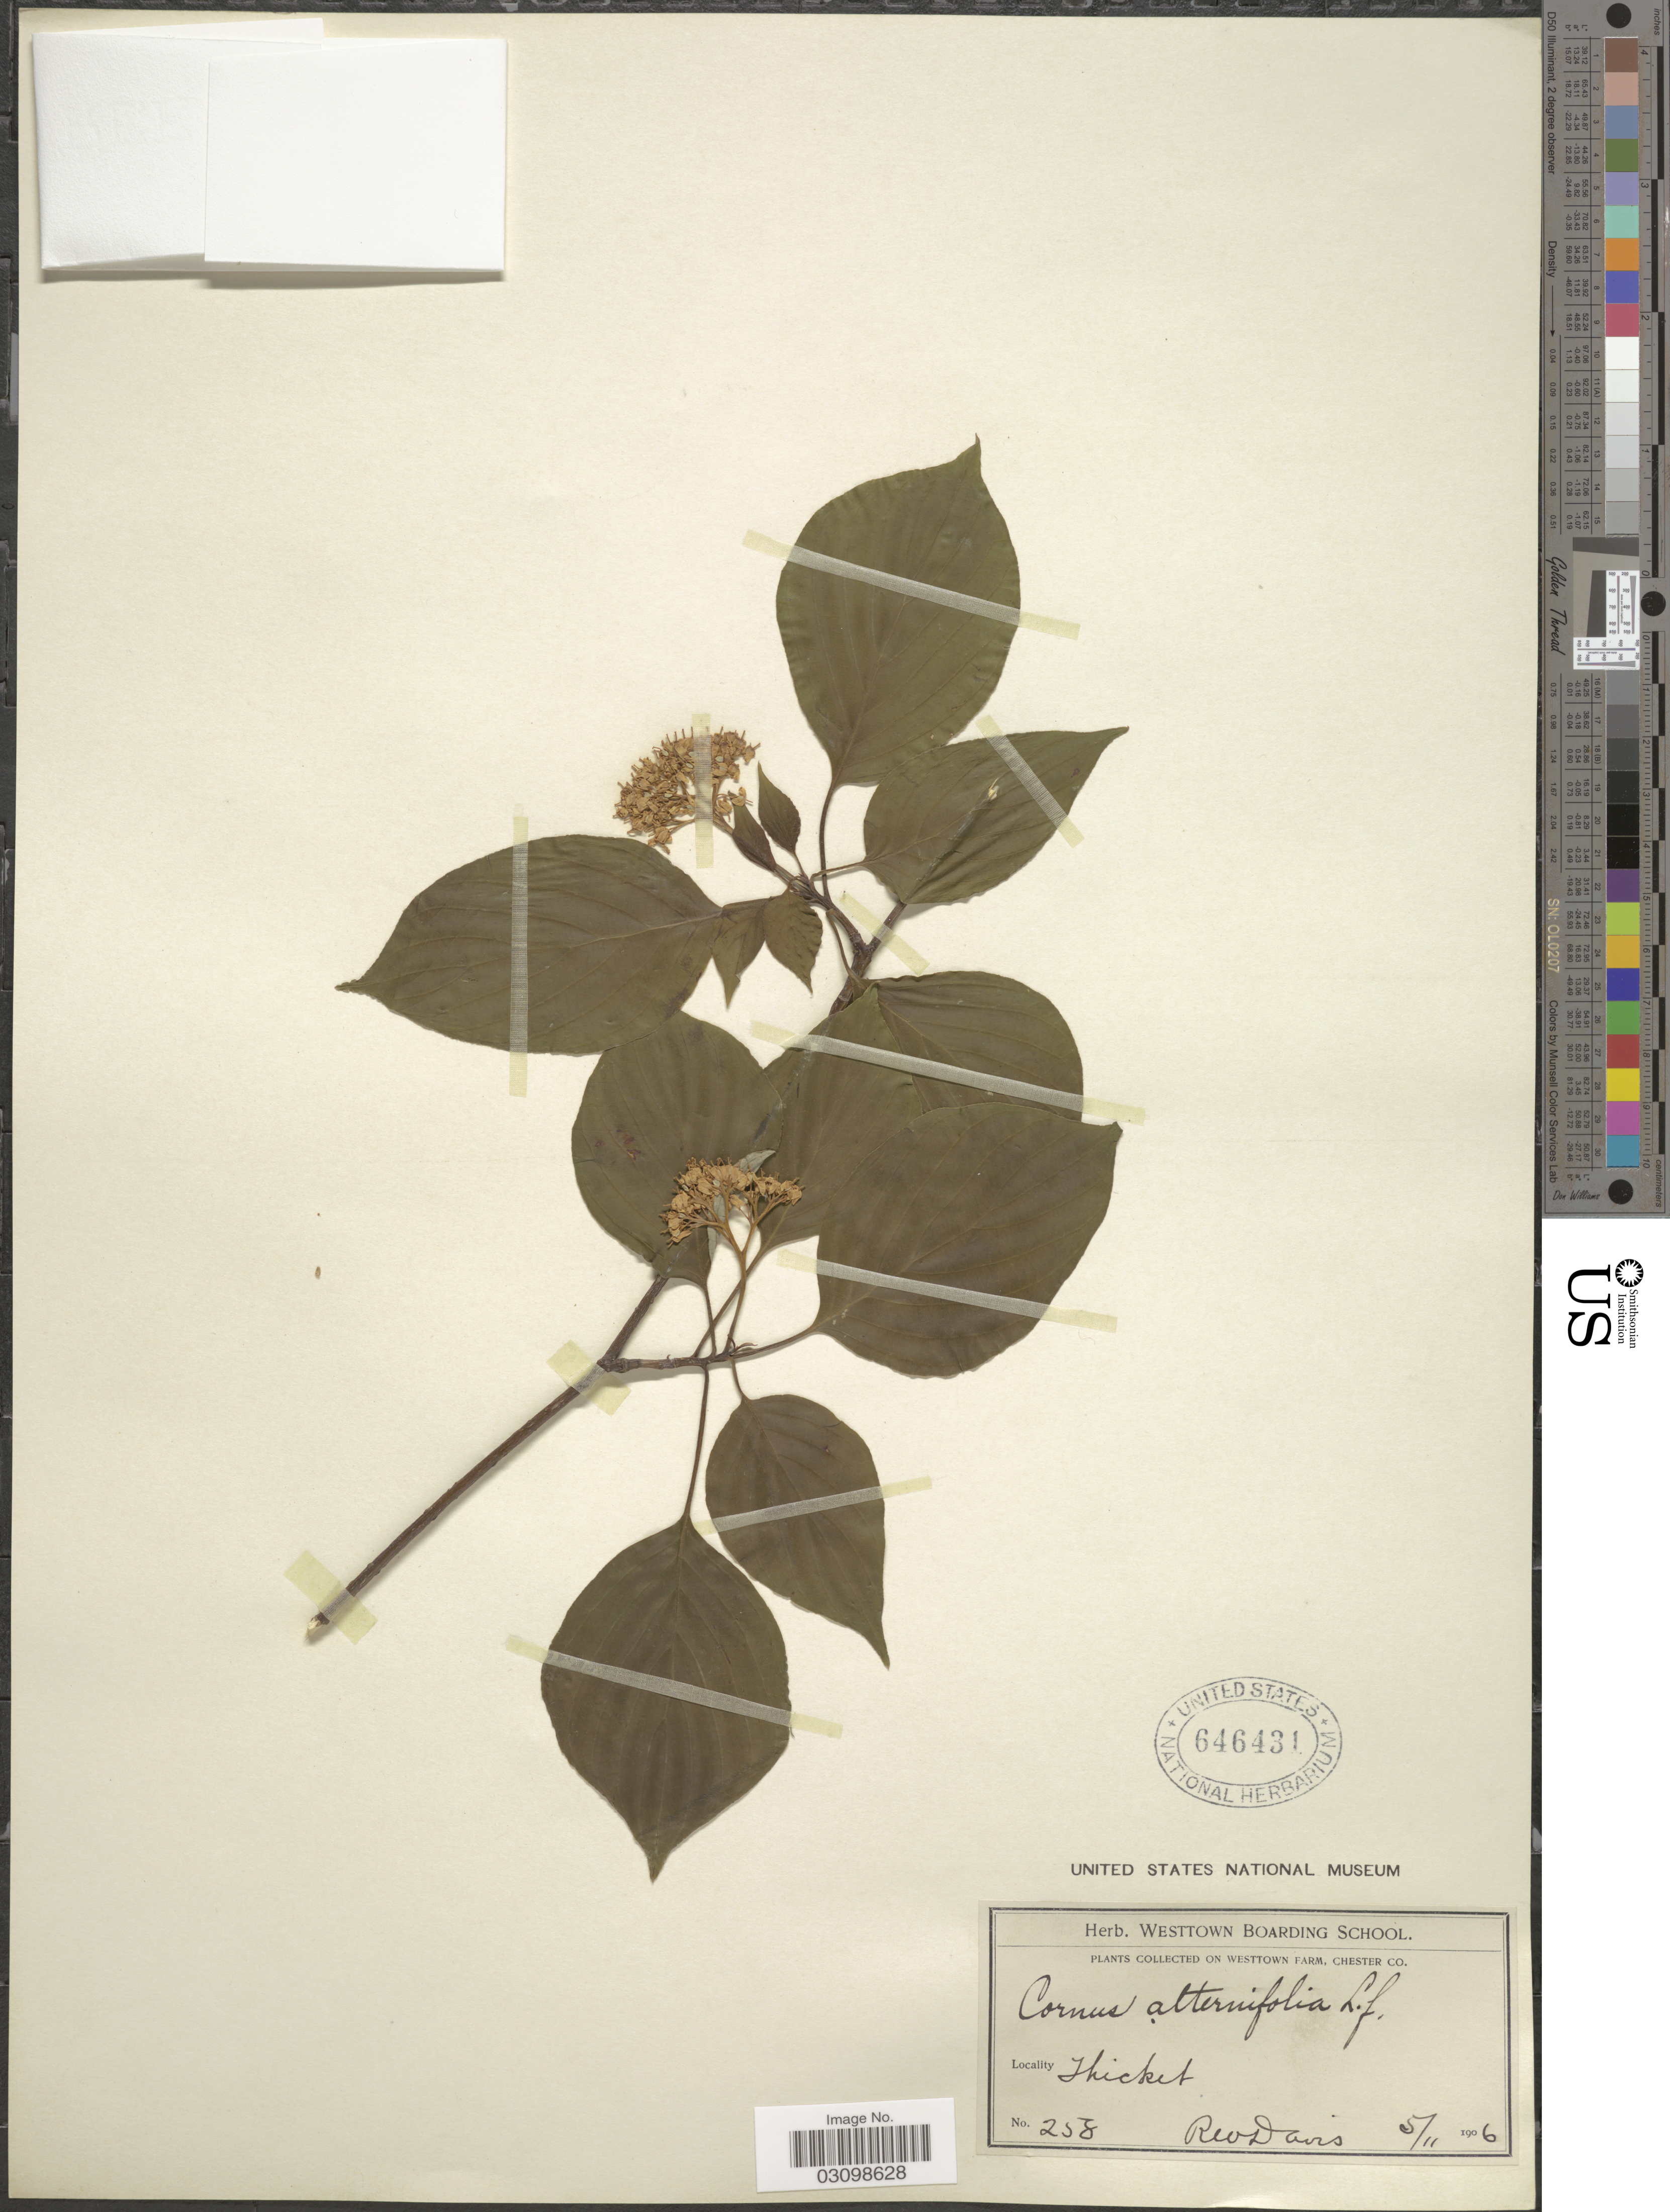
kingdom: Plantae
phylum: Tracheophyta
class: Magnoliopsida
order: Cornales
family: Cornaceae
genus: Cornus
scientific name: Cornus alternifolia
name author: L.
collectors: J. Davis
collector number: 258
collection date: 1906-11-05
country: United States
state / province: Pennsylvania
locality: On Westtown Farm, Chester Co., Thicket.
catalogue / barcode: US 646431